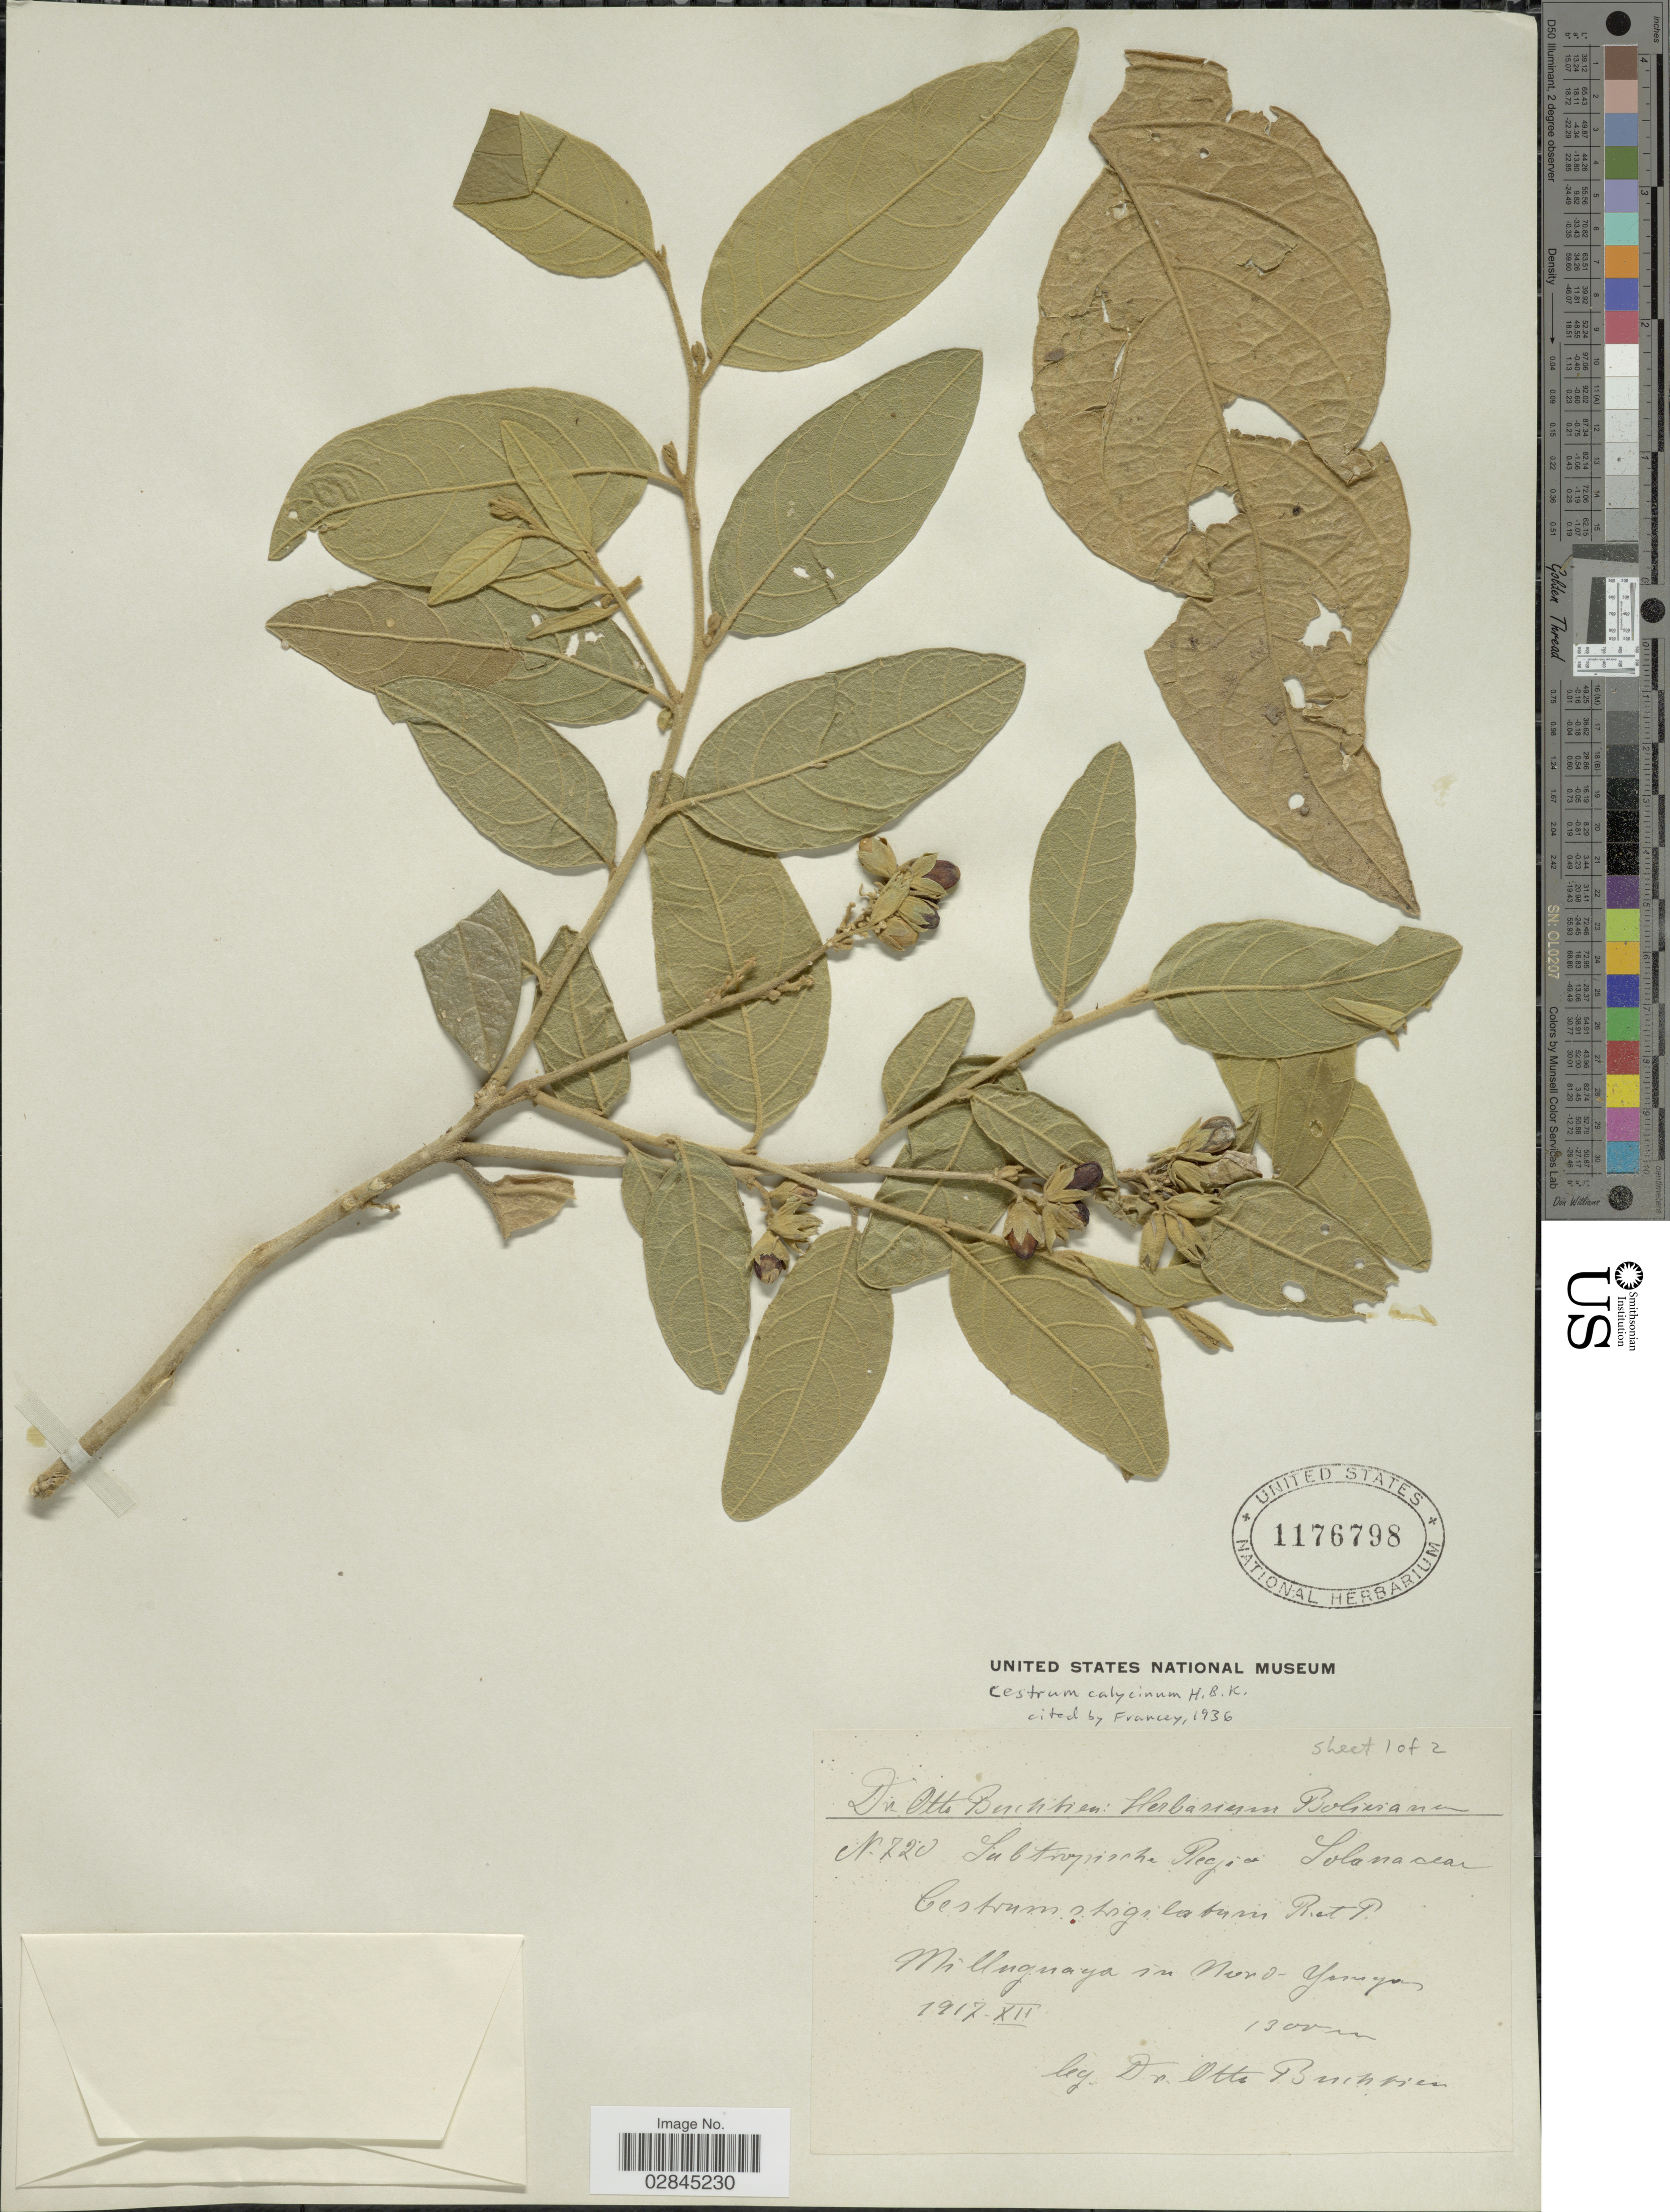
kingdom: Plantae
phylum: Tracheophyta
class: Magnoliopsida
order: Solanales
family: Solanaceae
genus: Cestrum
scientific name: Cestrum strigillatum var. calycinum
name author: Ruiz & Pav.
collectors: O. Buchtien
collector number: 720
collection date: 1917-12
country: Bolivia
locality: Milluguaya in Nord-Yungas.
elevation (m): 1300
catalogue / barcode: US 1176798